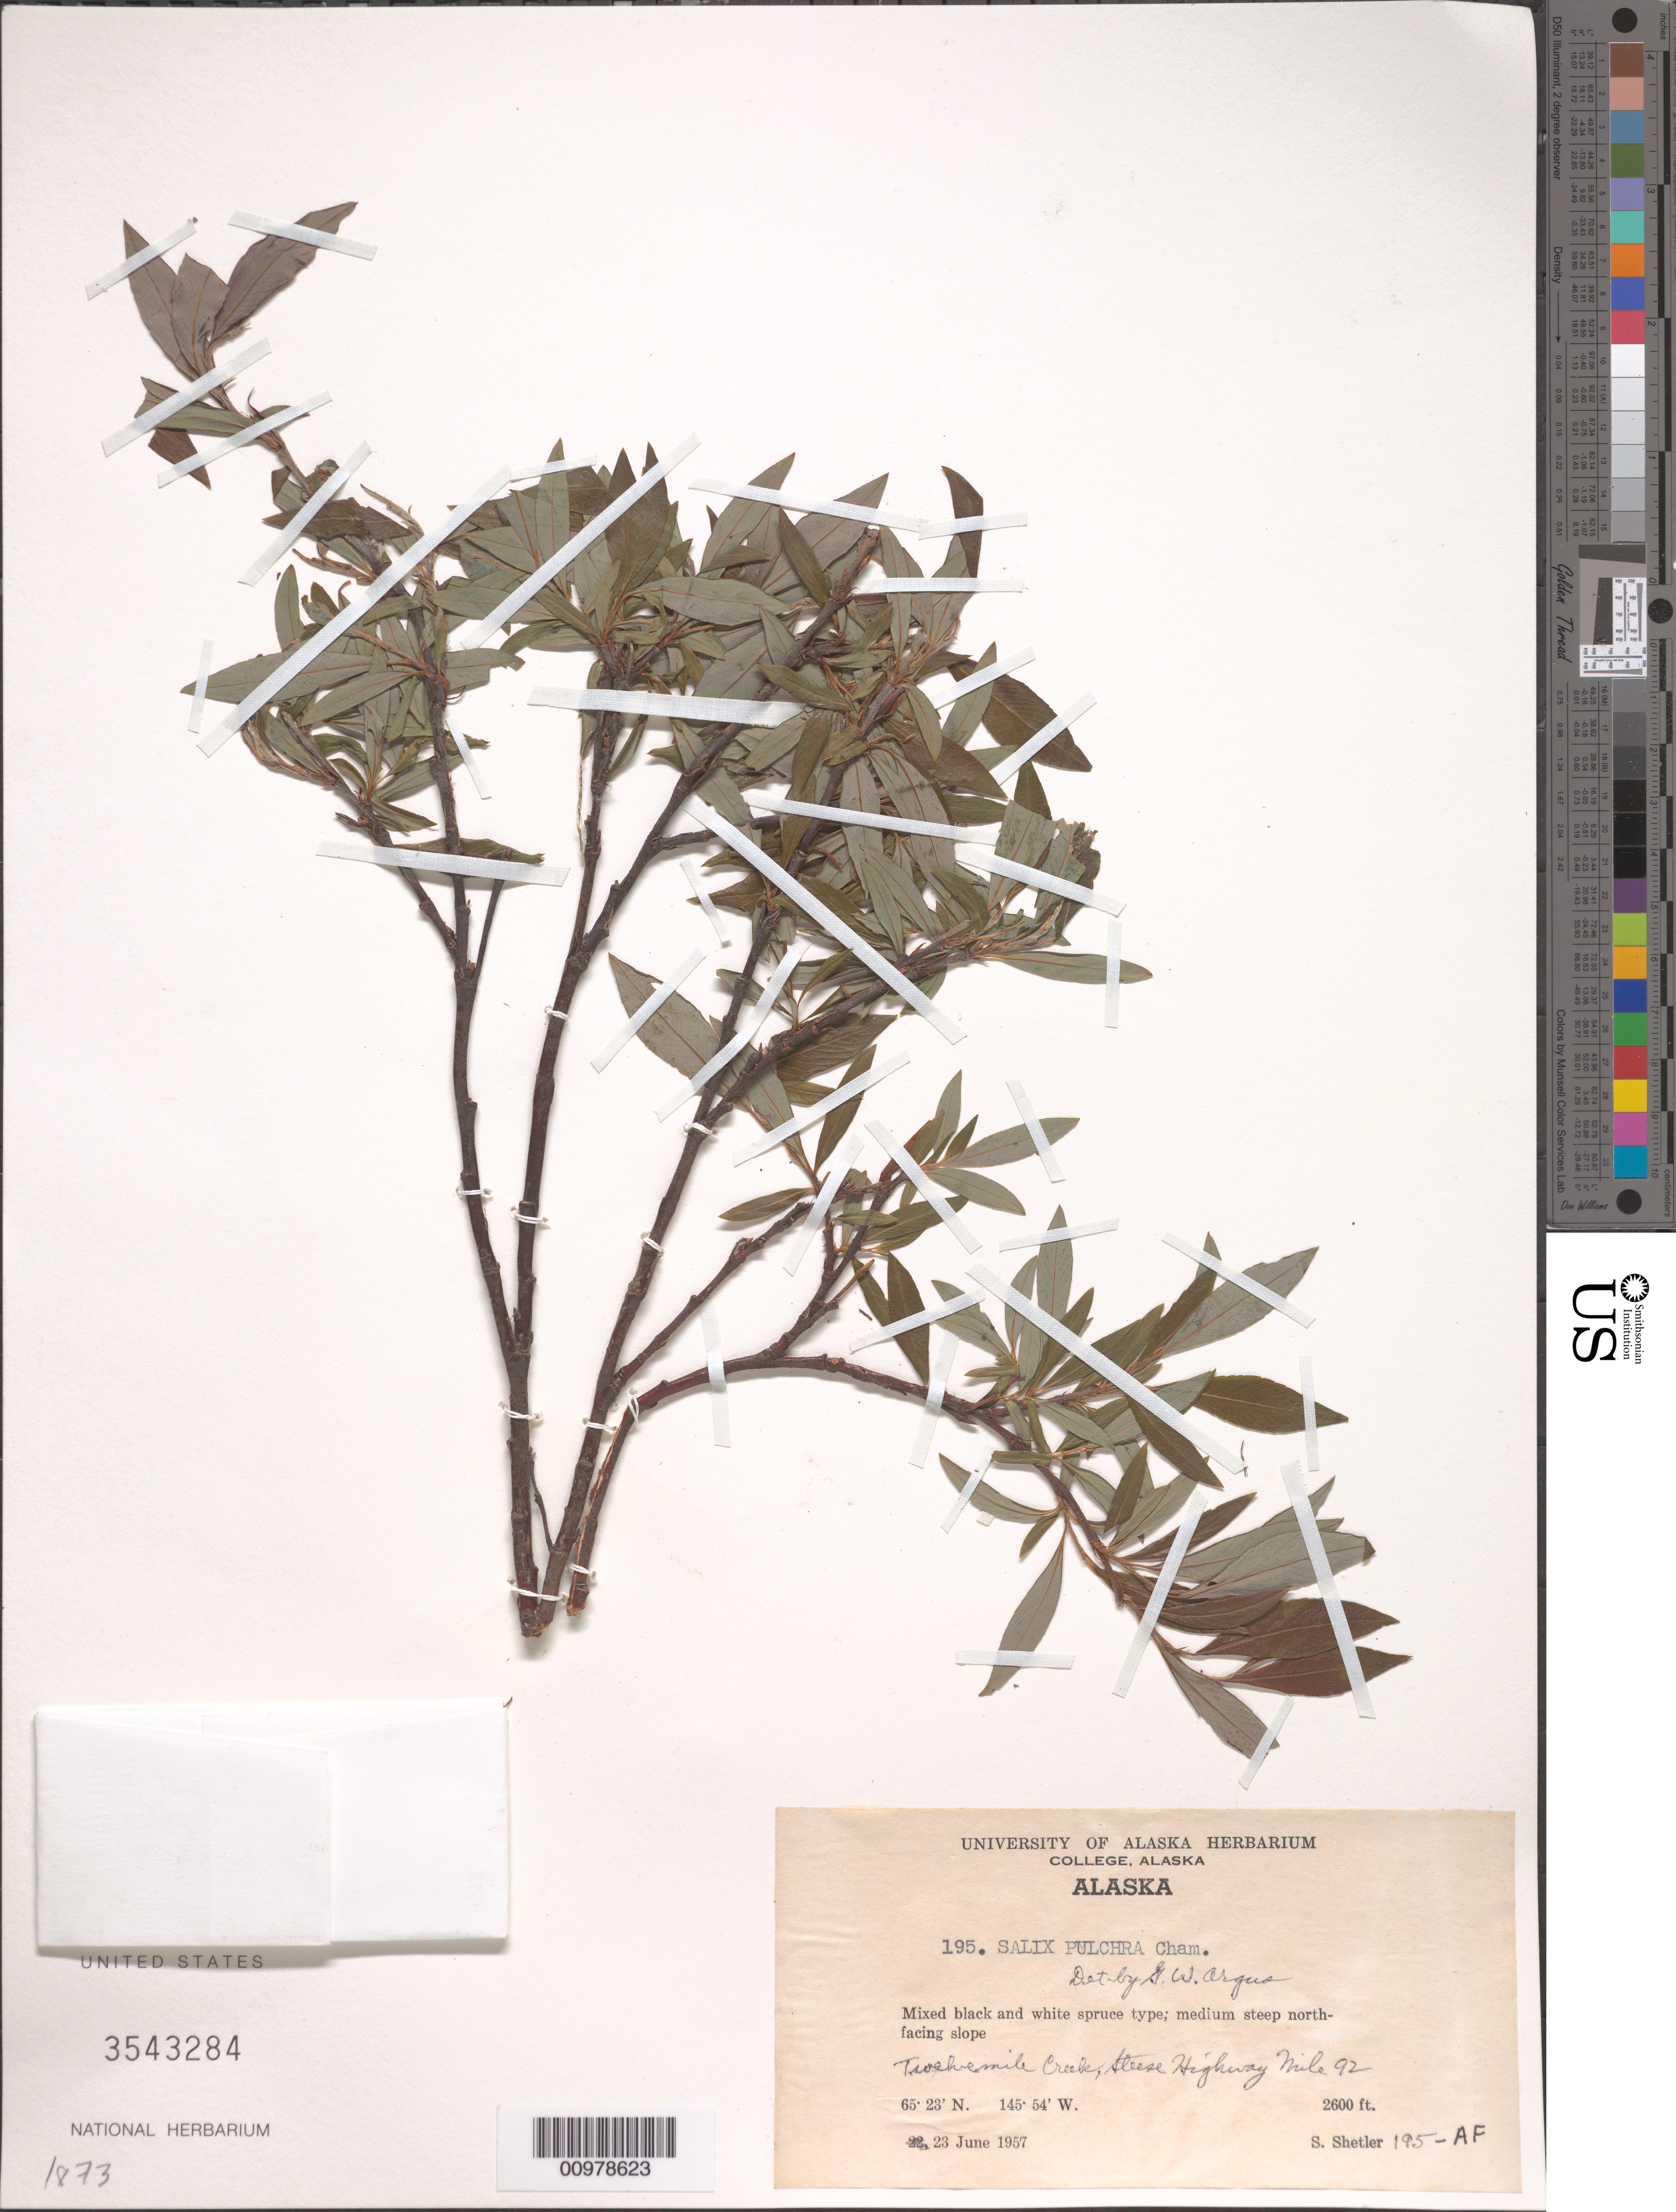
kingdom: Plantae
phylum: Tracheophyta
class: Magnoliopsida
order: Malpighiales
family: Salicaceae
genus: Salix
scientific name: Salix pulchra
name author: Cham.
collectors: S. Shetler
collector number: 195-AF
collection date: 1957-06-23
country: United States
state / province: Alaska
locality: North-facing slope. Twelve mile Creek, Steese Highway Mile 92.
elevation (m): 792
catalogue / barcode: US 3543284